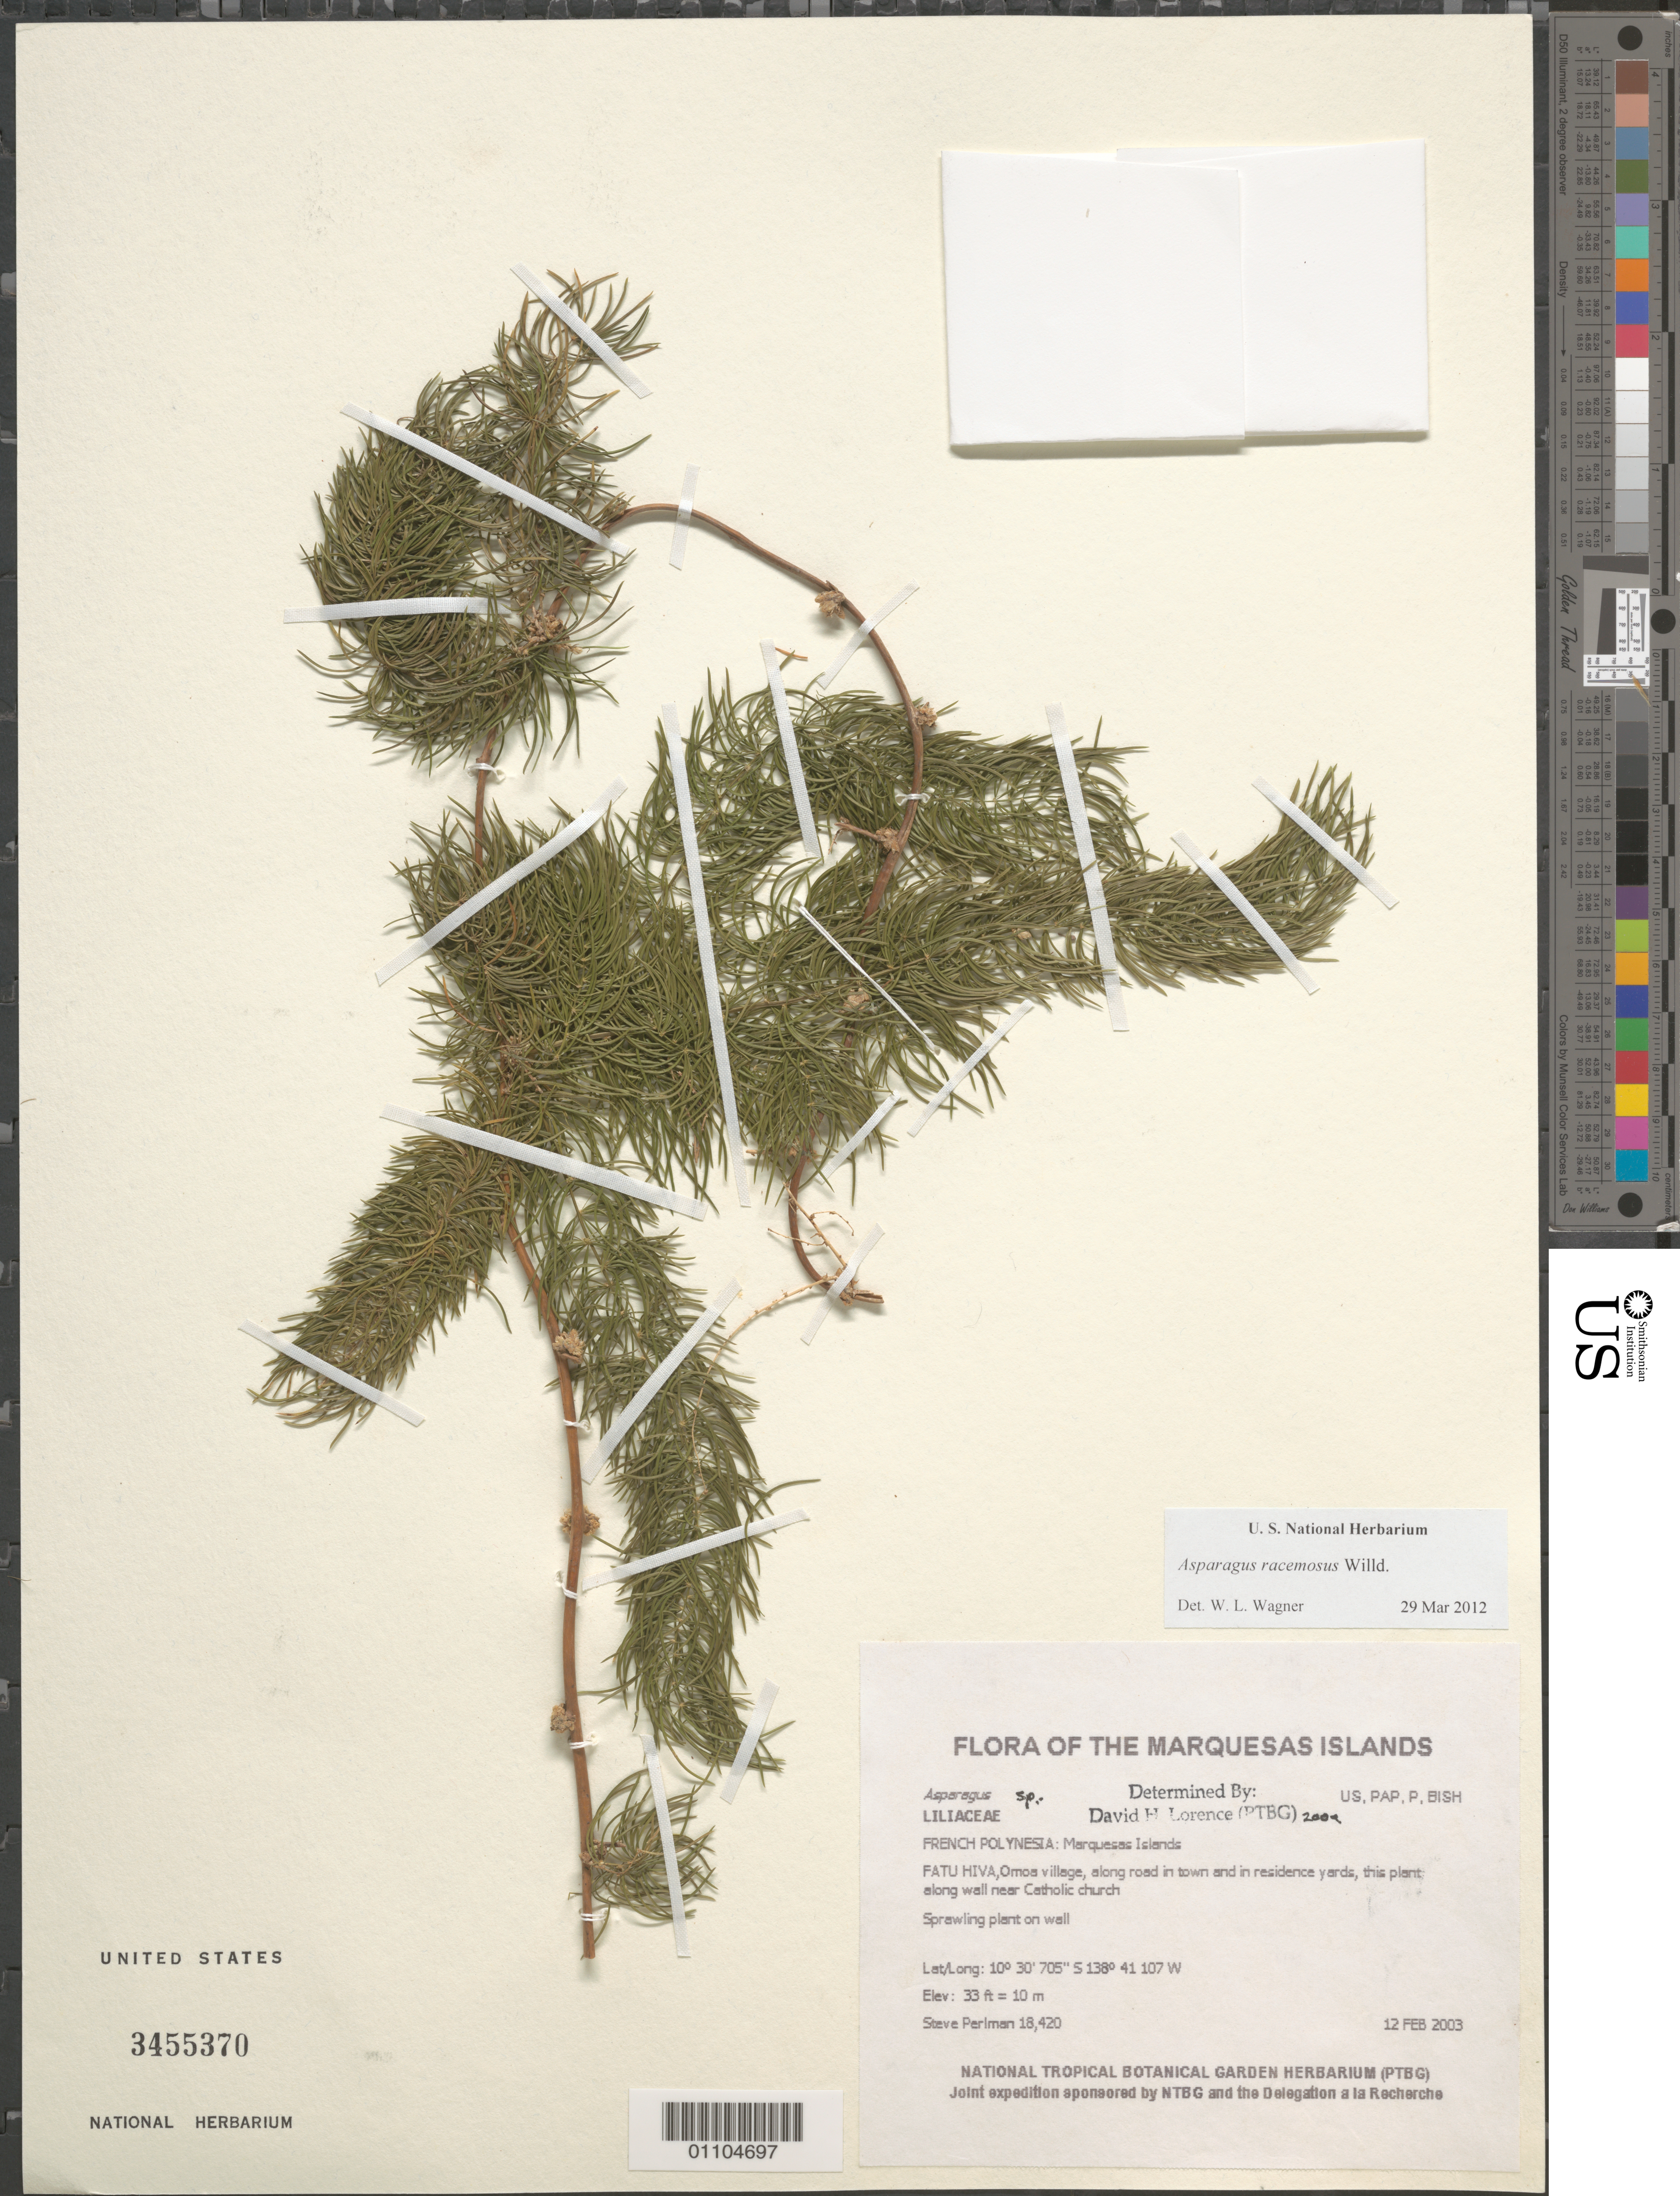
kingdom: Plantae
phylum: Tracheophyta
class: Liliopsida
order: Asparagales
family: Asparagaceae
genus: Asparagus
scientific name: Asparagus racemosus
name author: Willd.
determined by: Lorence, David H., (PTBG), National Tropical Botanical Garden (UNITED STATES)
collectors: S. P. Perlman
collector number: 18420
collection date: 2003-02-12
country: French Polynesia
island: Fatu Hiva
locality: Omoa village, along road in town and in residence yards, this plant along wall near Catholic church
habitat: On walls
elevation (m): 10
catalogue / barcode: US 3455370